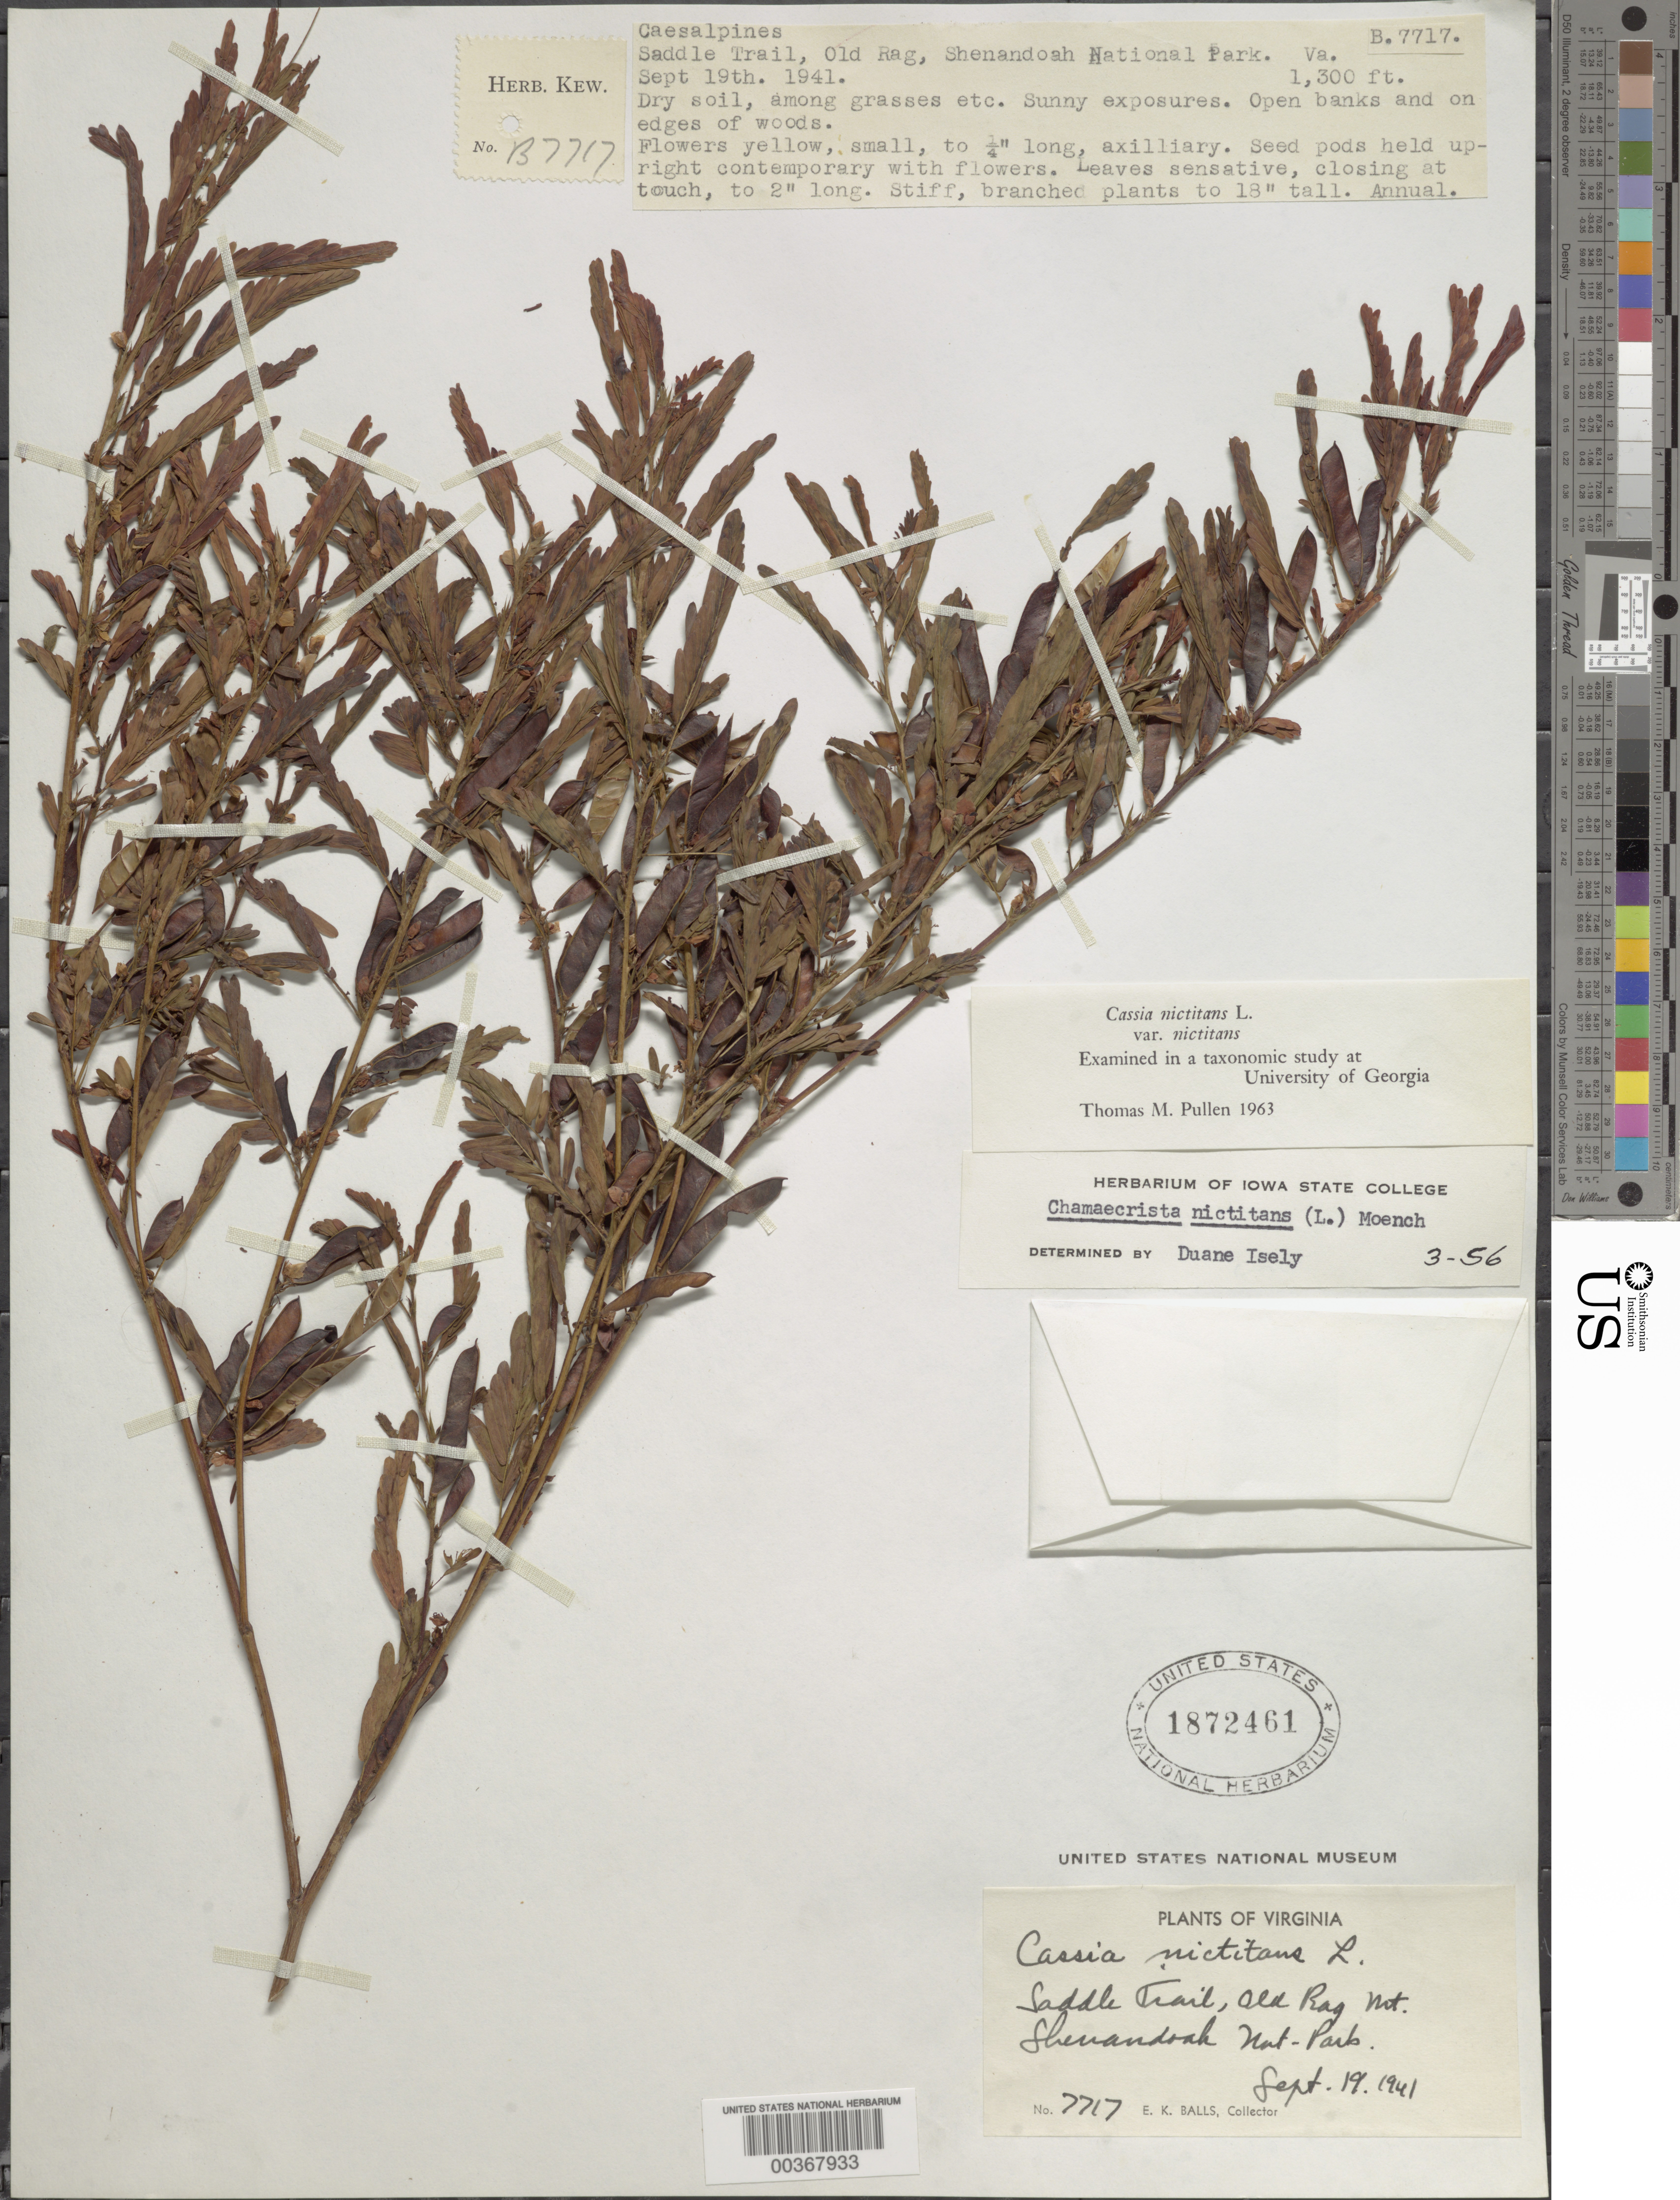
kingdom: Plantae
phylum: Tracheophyta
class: Magnoliopsida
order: Fabales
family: Fabaceae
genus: Chamaecrista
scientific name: Chamaecrista nictitans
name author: (L.) Moench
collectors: E. K. Balls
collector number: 7717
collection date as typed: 19 Sep 1941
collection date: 1941-09-19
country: United States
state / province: Virginia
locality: Shenandoah National park, Saddle Trail, Old Rag Mountain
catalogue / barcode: US 1872461